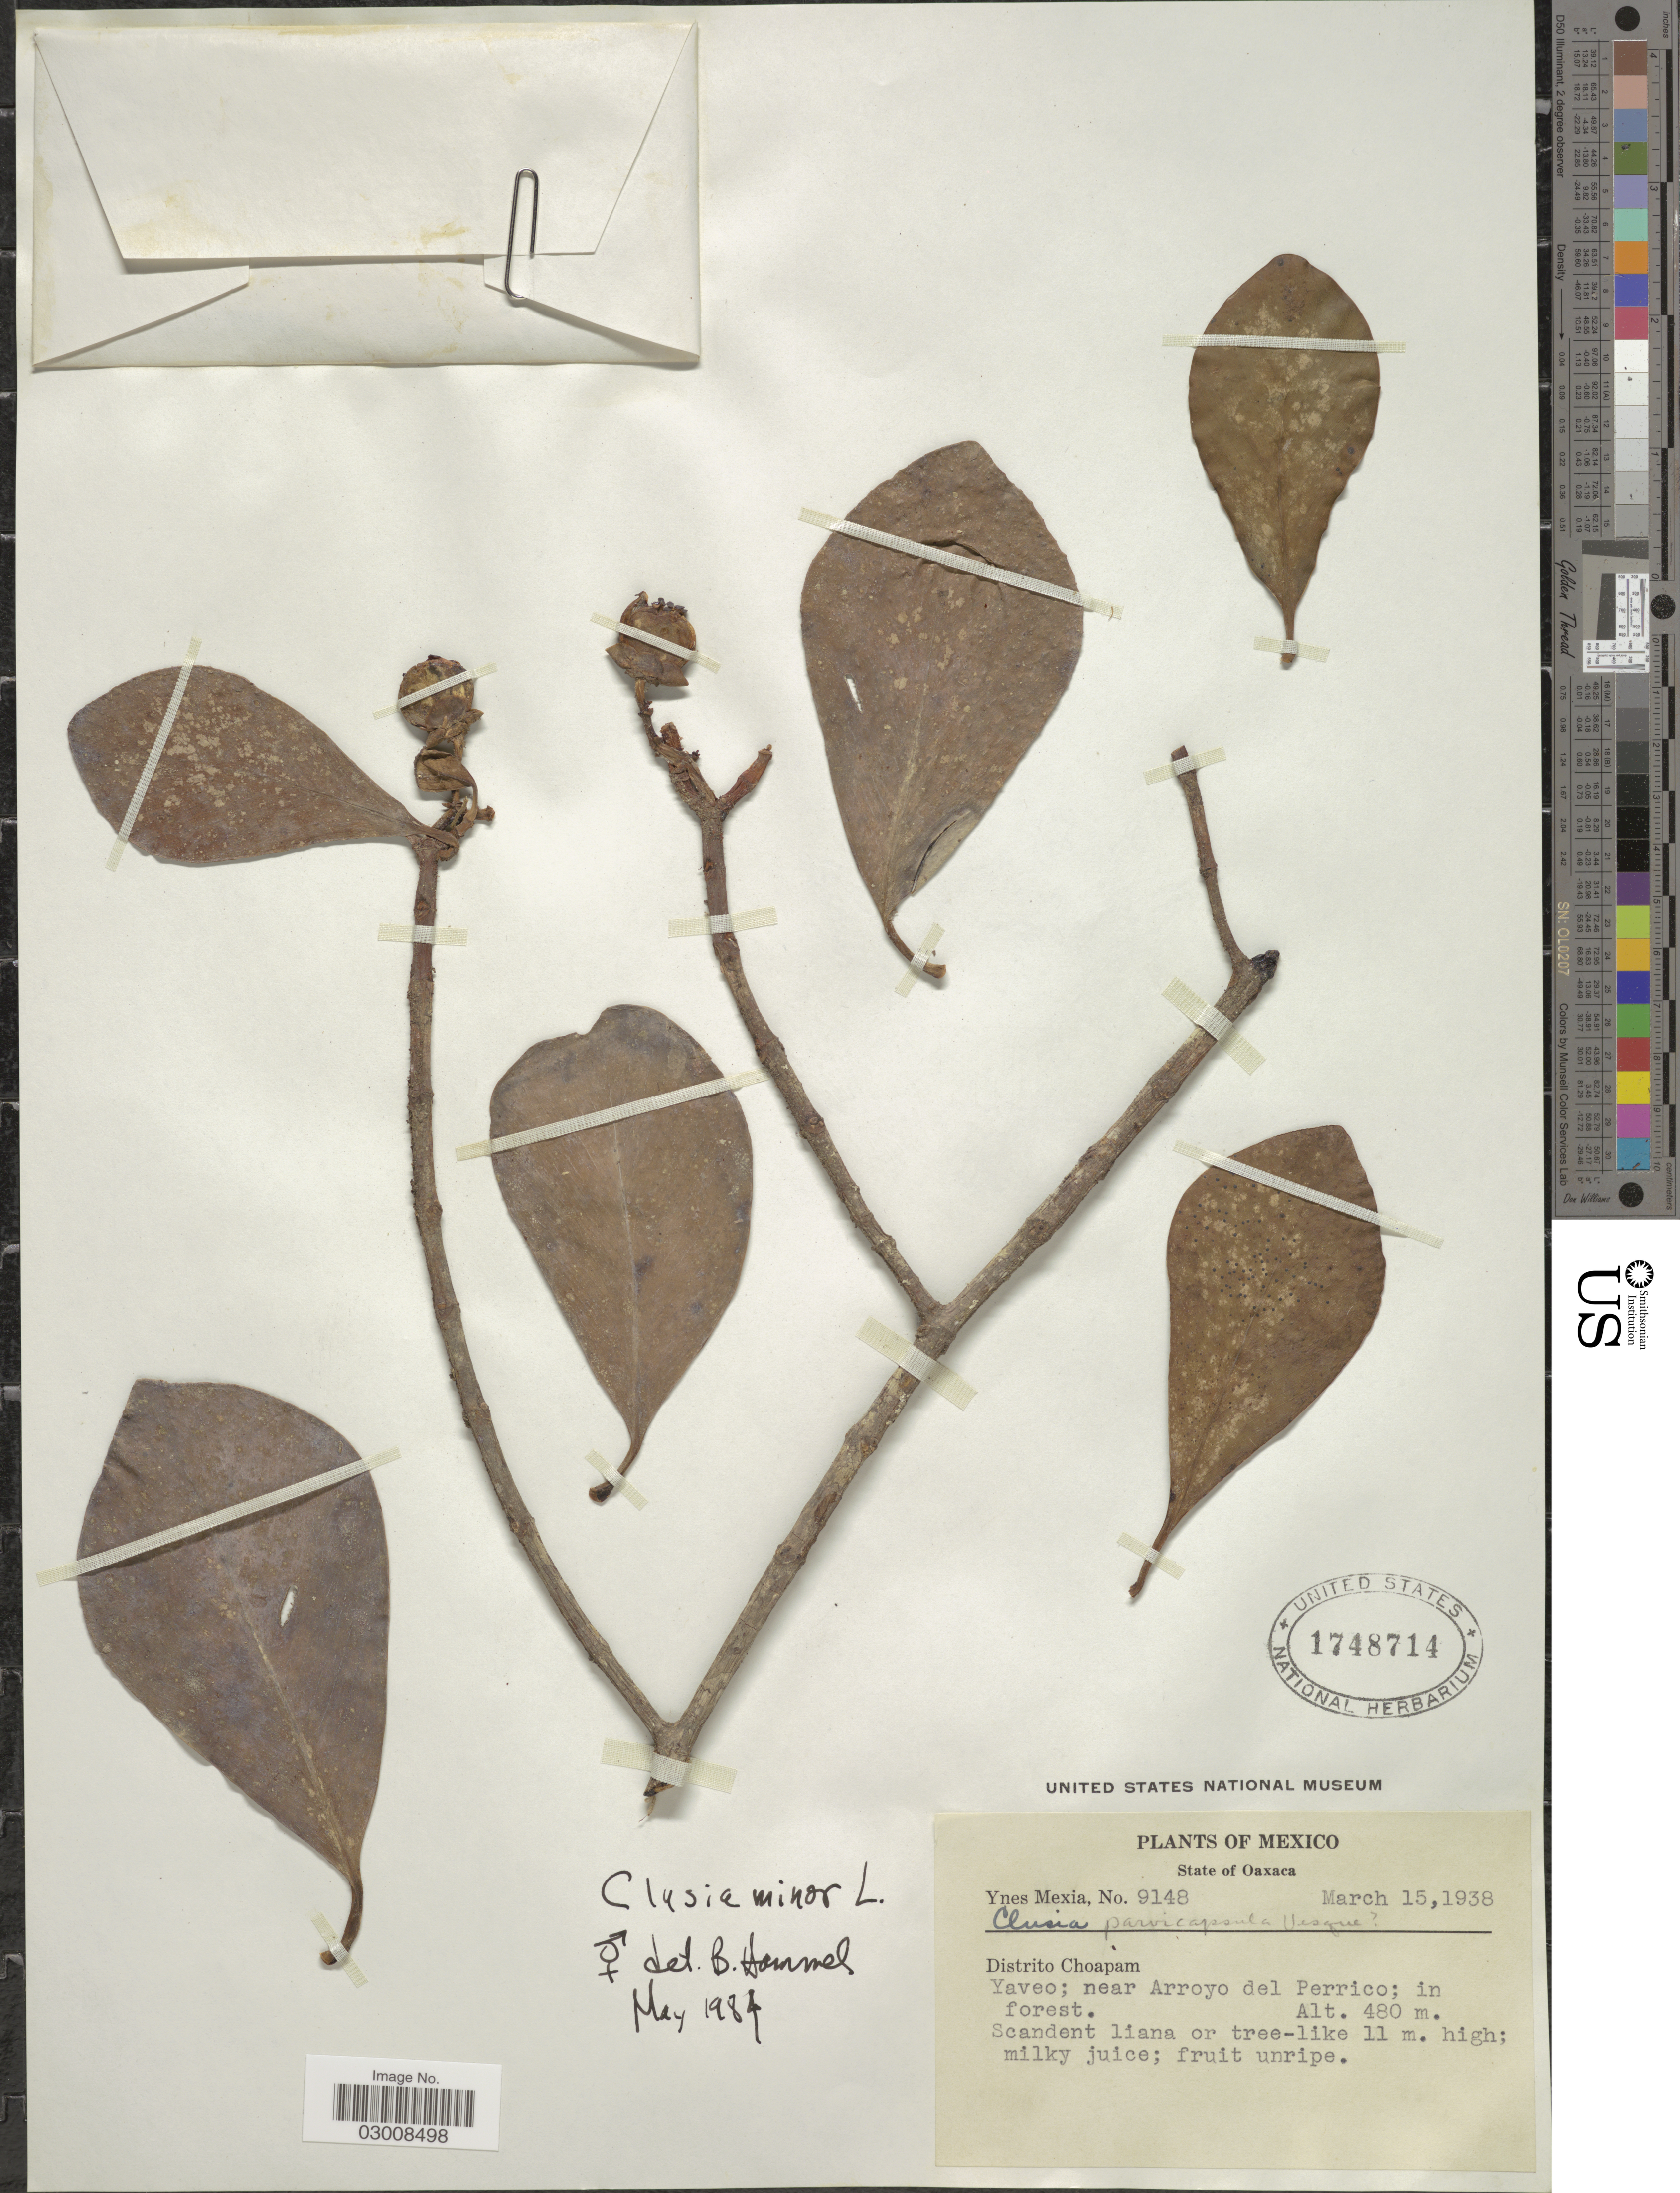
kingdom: Plantae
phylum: Tracheophyta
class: Magnoliopsida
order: Malpighiales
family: Clusiaceae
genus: Clusia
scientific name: Clusia minor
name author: L.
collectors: Y. Mexia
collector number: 9148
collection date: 1938-03-15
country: Mexico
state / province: Oaxaca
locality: Distrito Choapam, Yaveo; near Arroyo del Perrico.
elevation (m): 480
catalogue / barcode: US 1748714